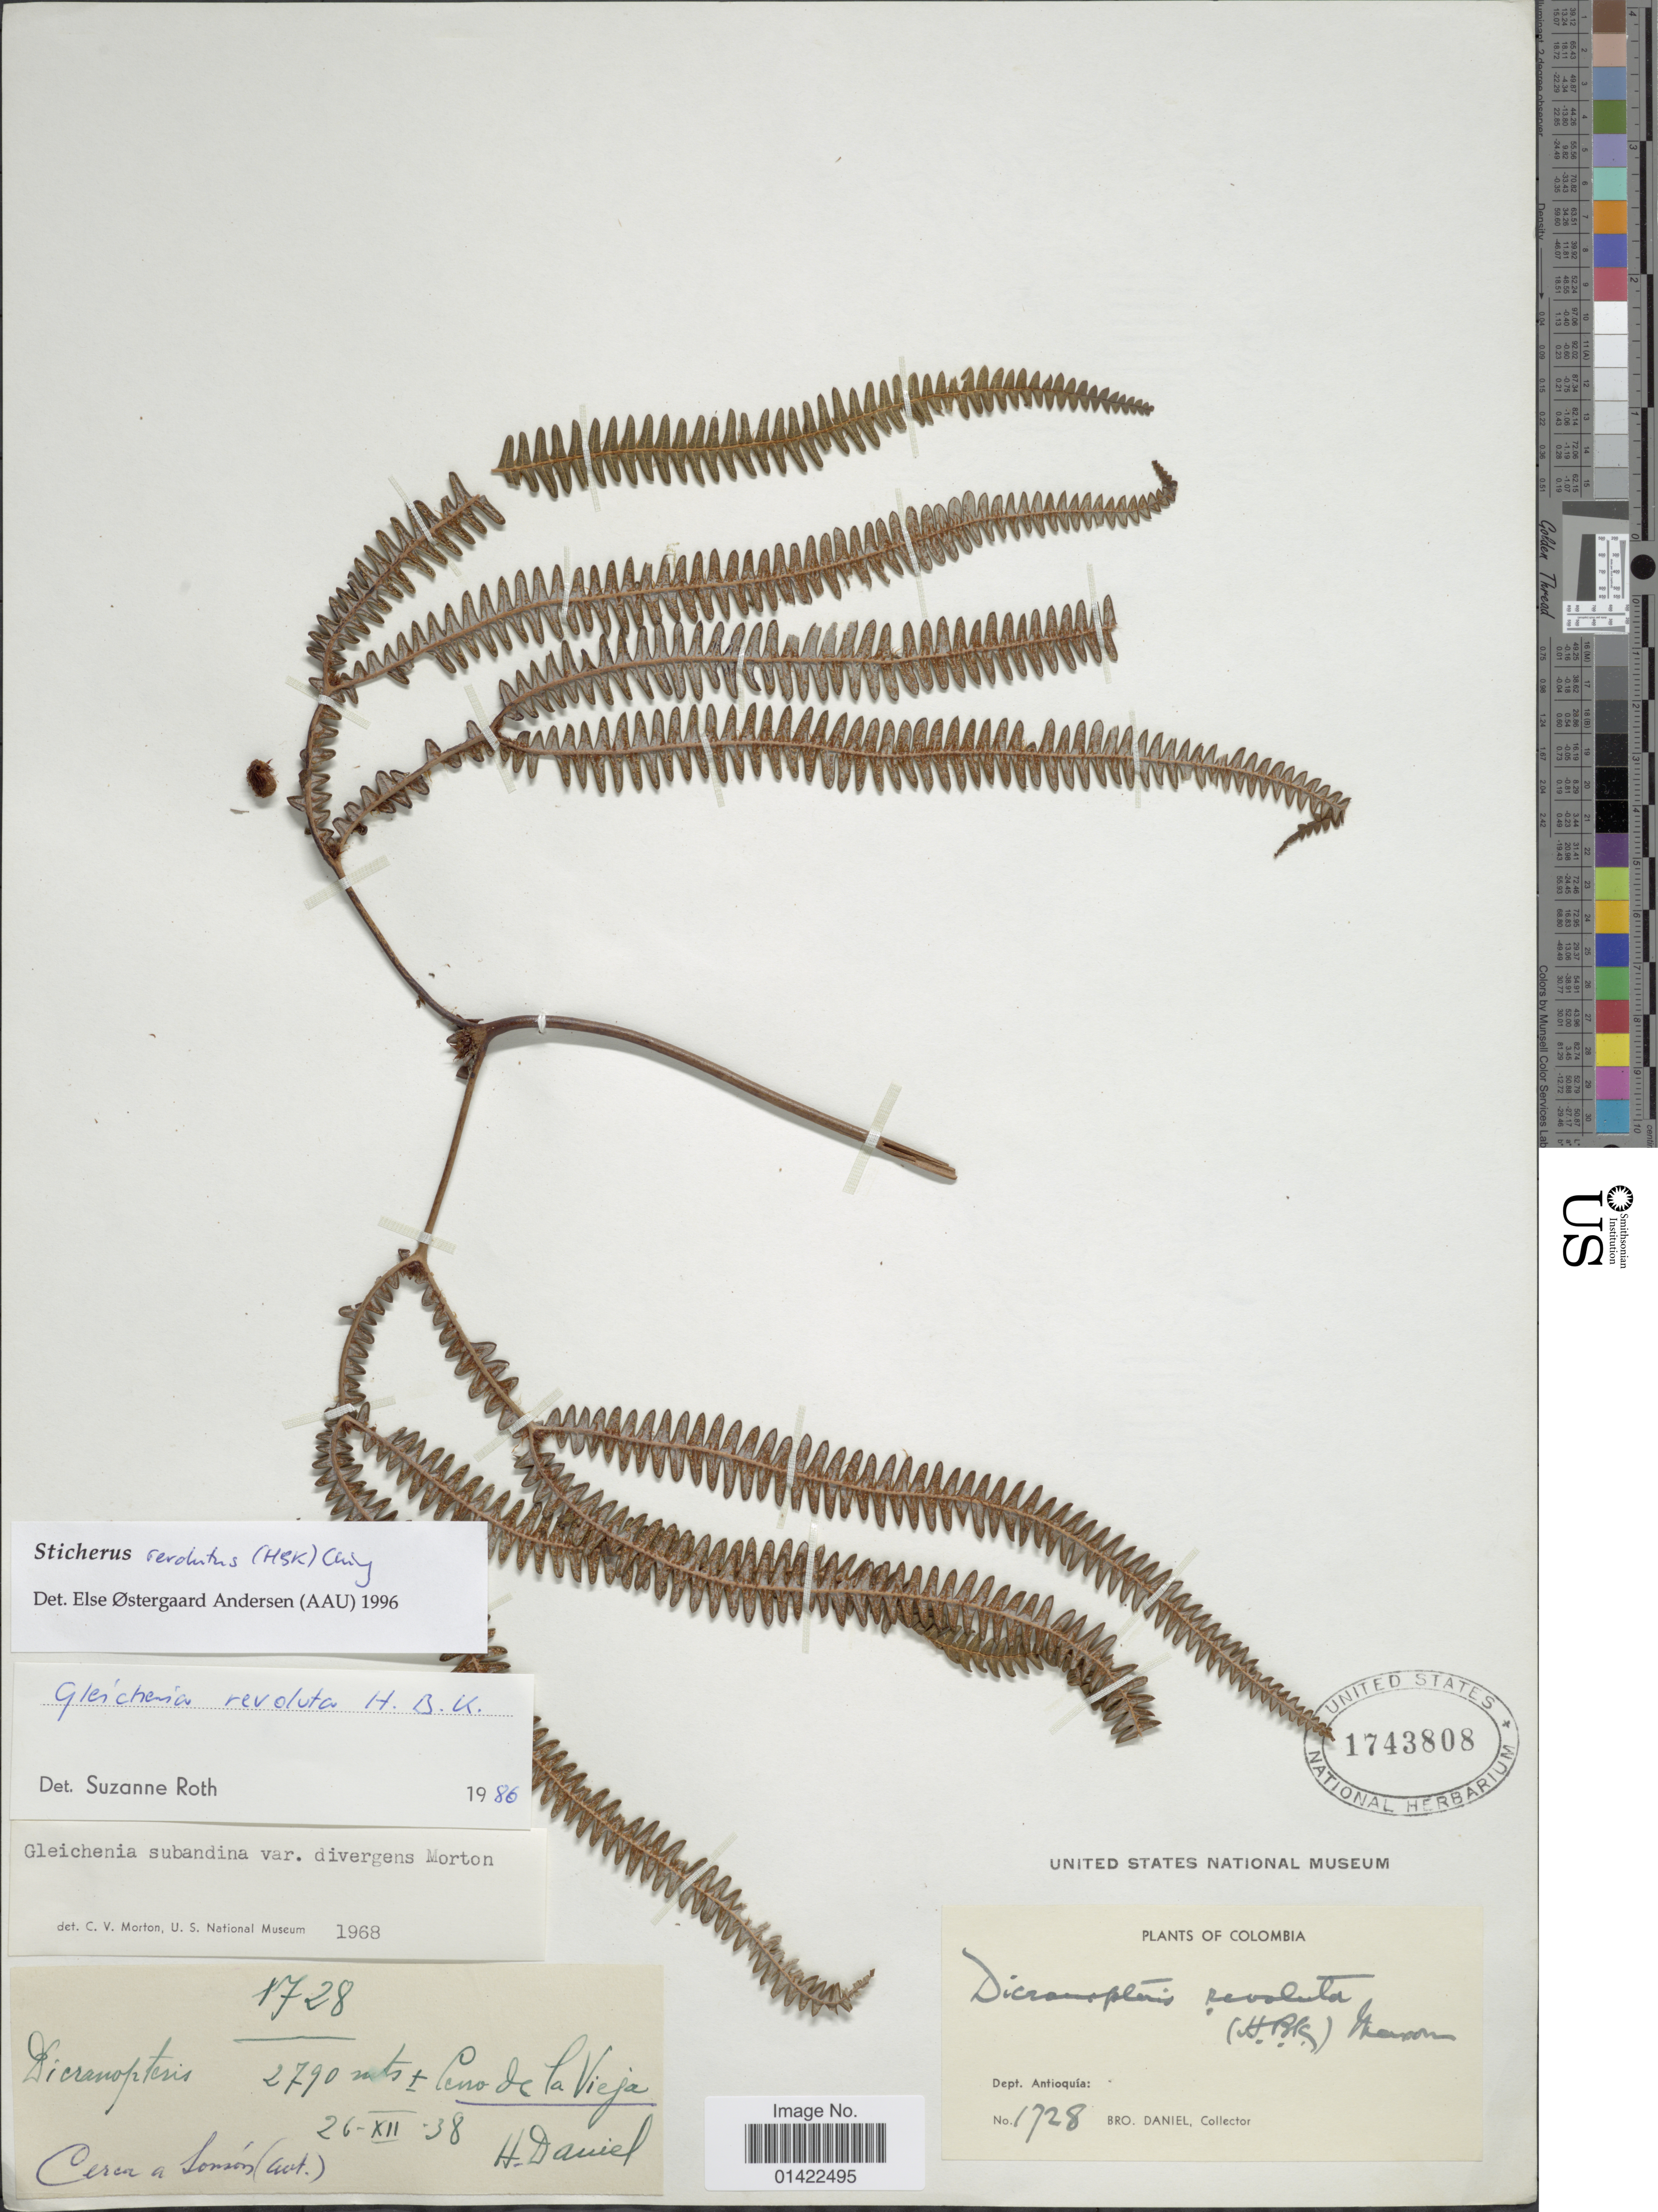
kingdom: Plantae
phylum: Tracheophyta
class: Polypodiopsida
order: Gleicheniales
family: Gleicheniaceae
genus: Sticherus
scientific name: Sticherus revolutus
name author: (Kunth) Ching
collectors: Bro. Daniel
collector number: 1728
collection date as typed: Transcribed d/m/y: 26/12/38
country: Colombia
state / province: Antioquia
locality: Cerro de la Vieja, Cerca a Sonsón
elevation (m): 2790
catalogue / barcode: US 1743808